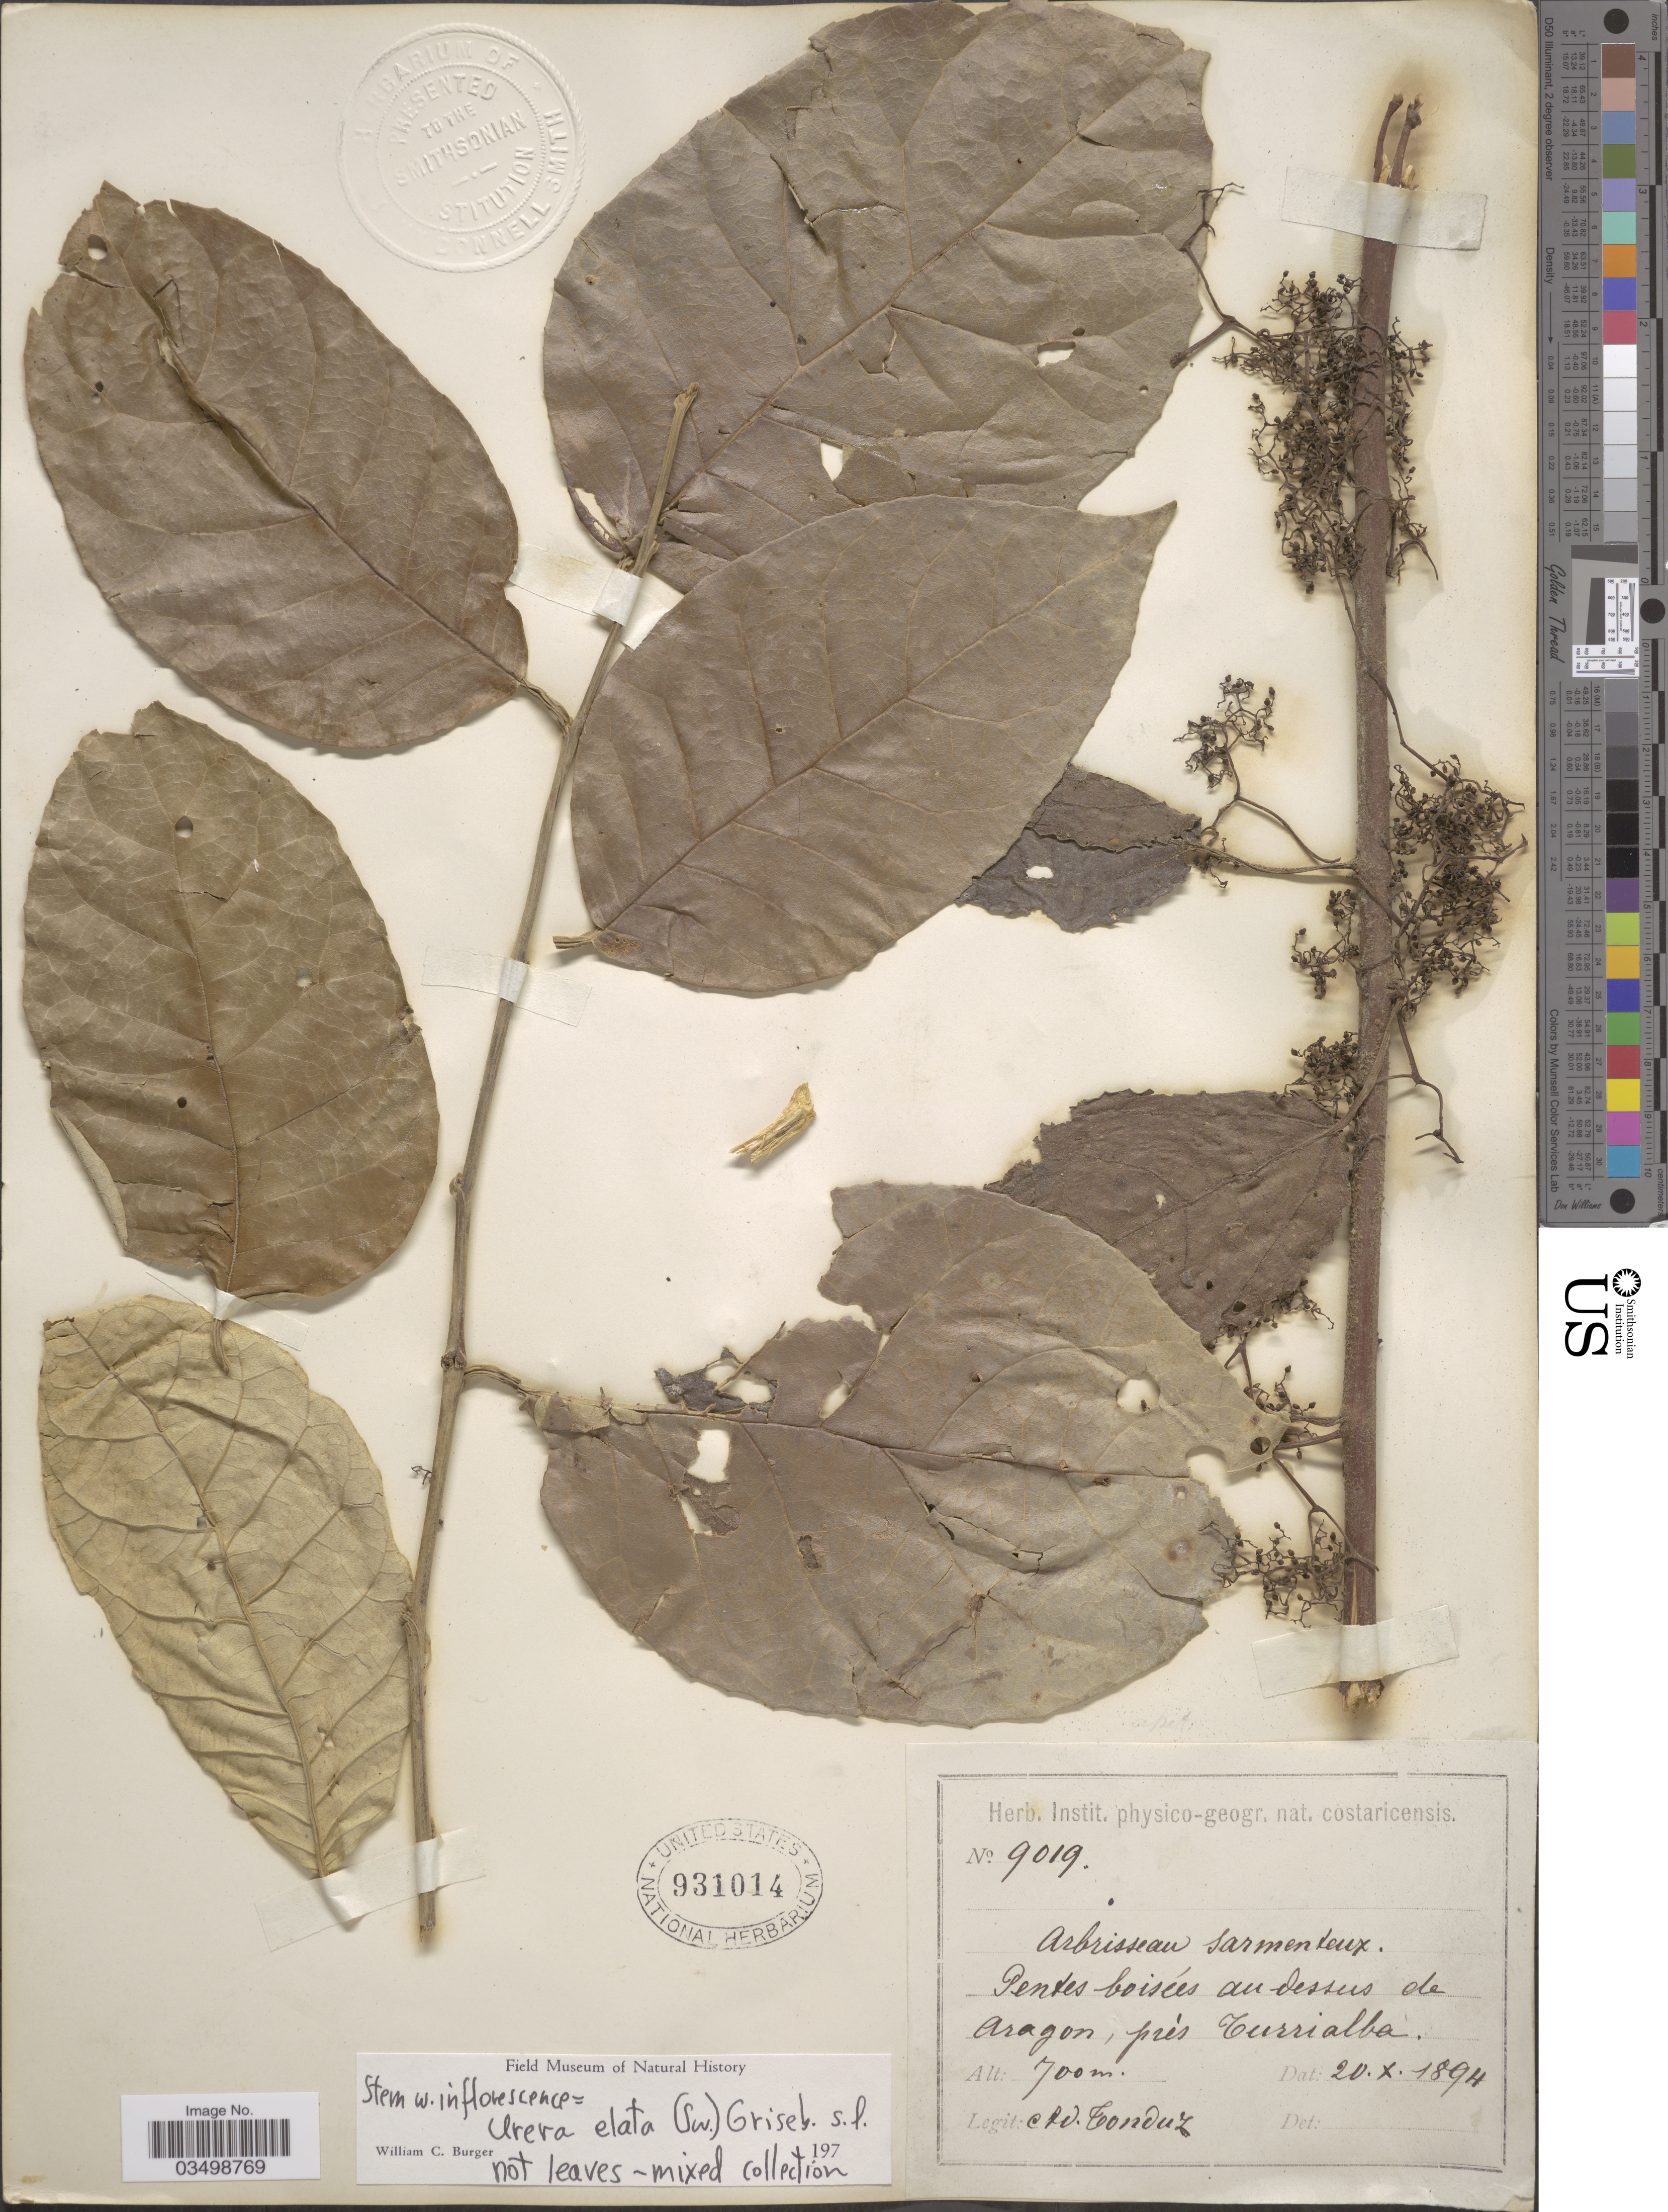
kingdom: Plantae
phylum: Tracheophyta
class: Magnoliopsida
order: Rosales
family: Urticaceae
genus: Urera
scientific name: Urera simplex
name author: Wedd.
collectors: A. Tonduz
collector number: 9019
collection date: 1894-10-20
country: Costa Rica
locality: Pentes boiscés au dessus de Aragon, près Currialba.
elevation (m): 700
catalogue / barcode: US 931014